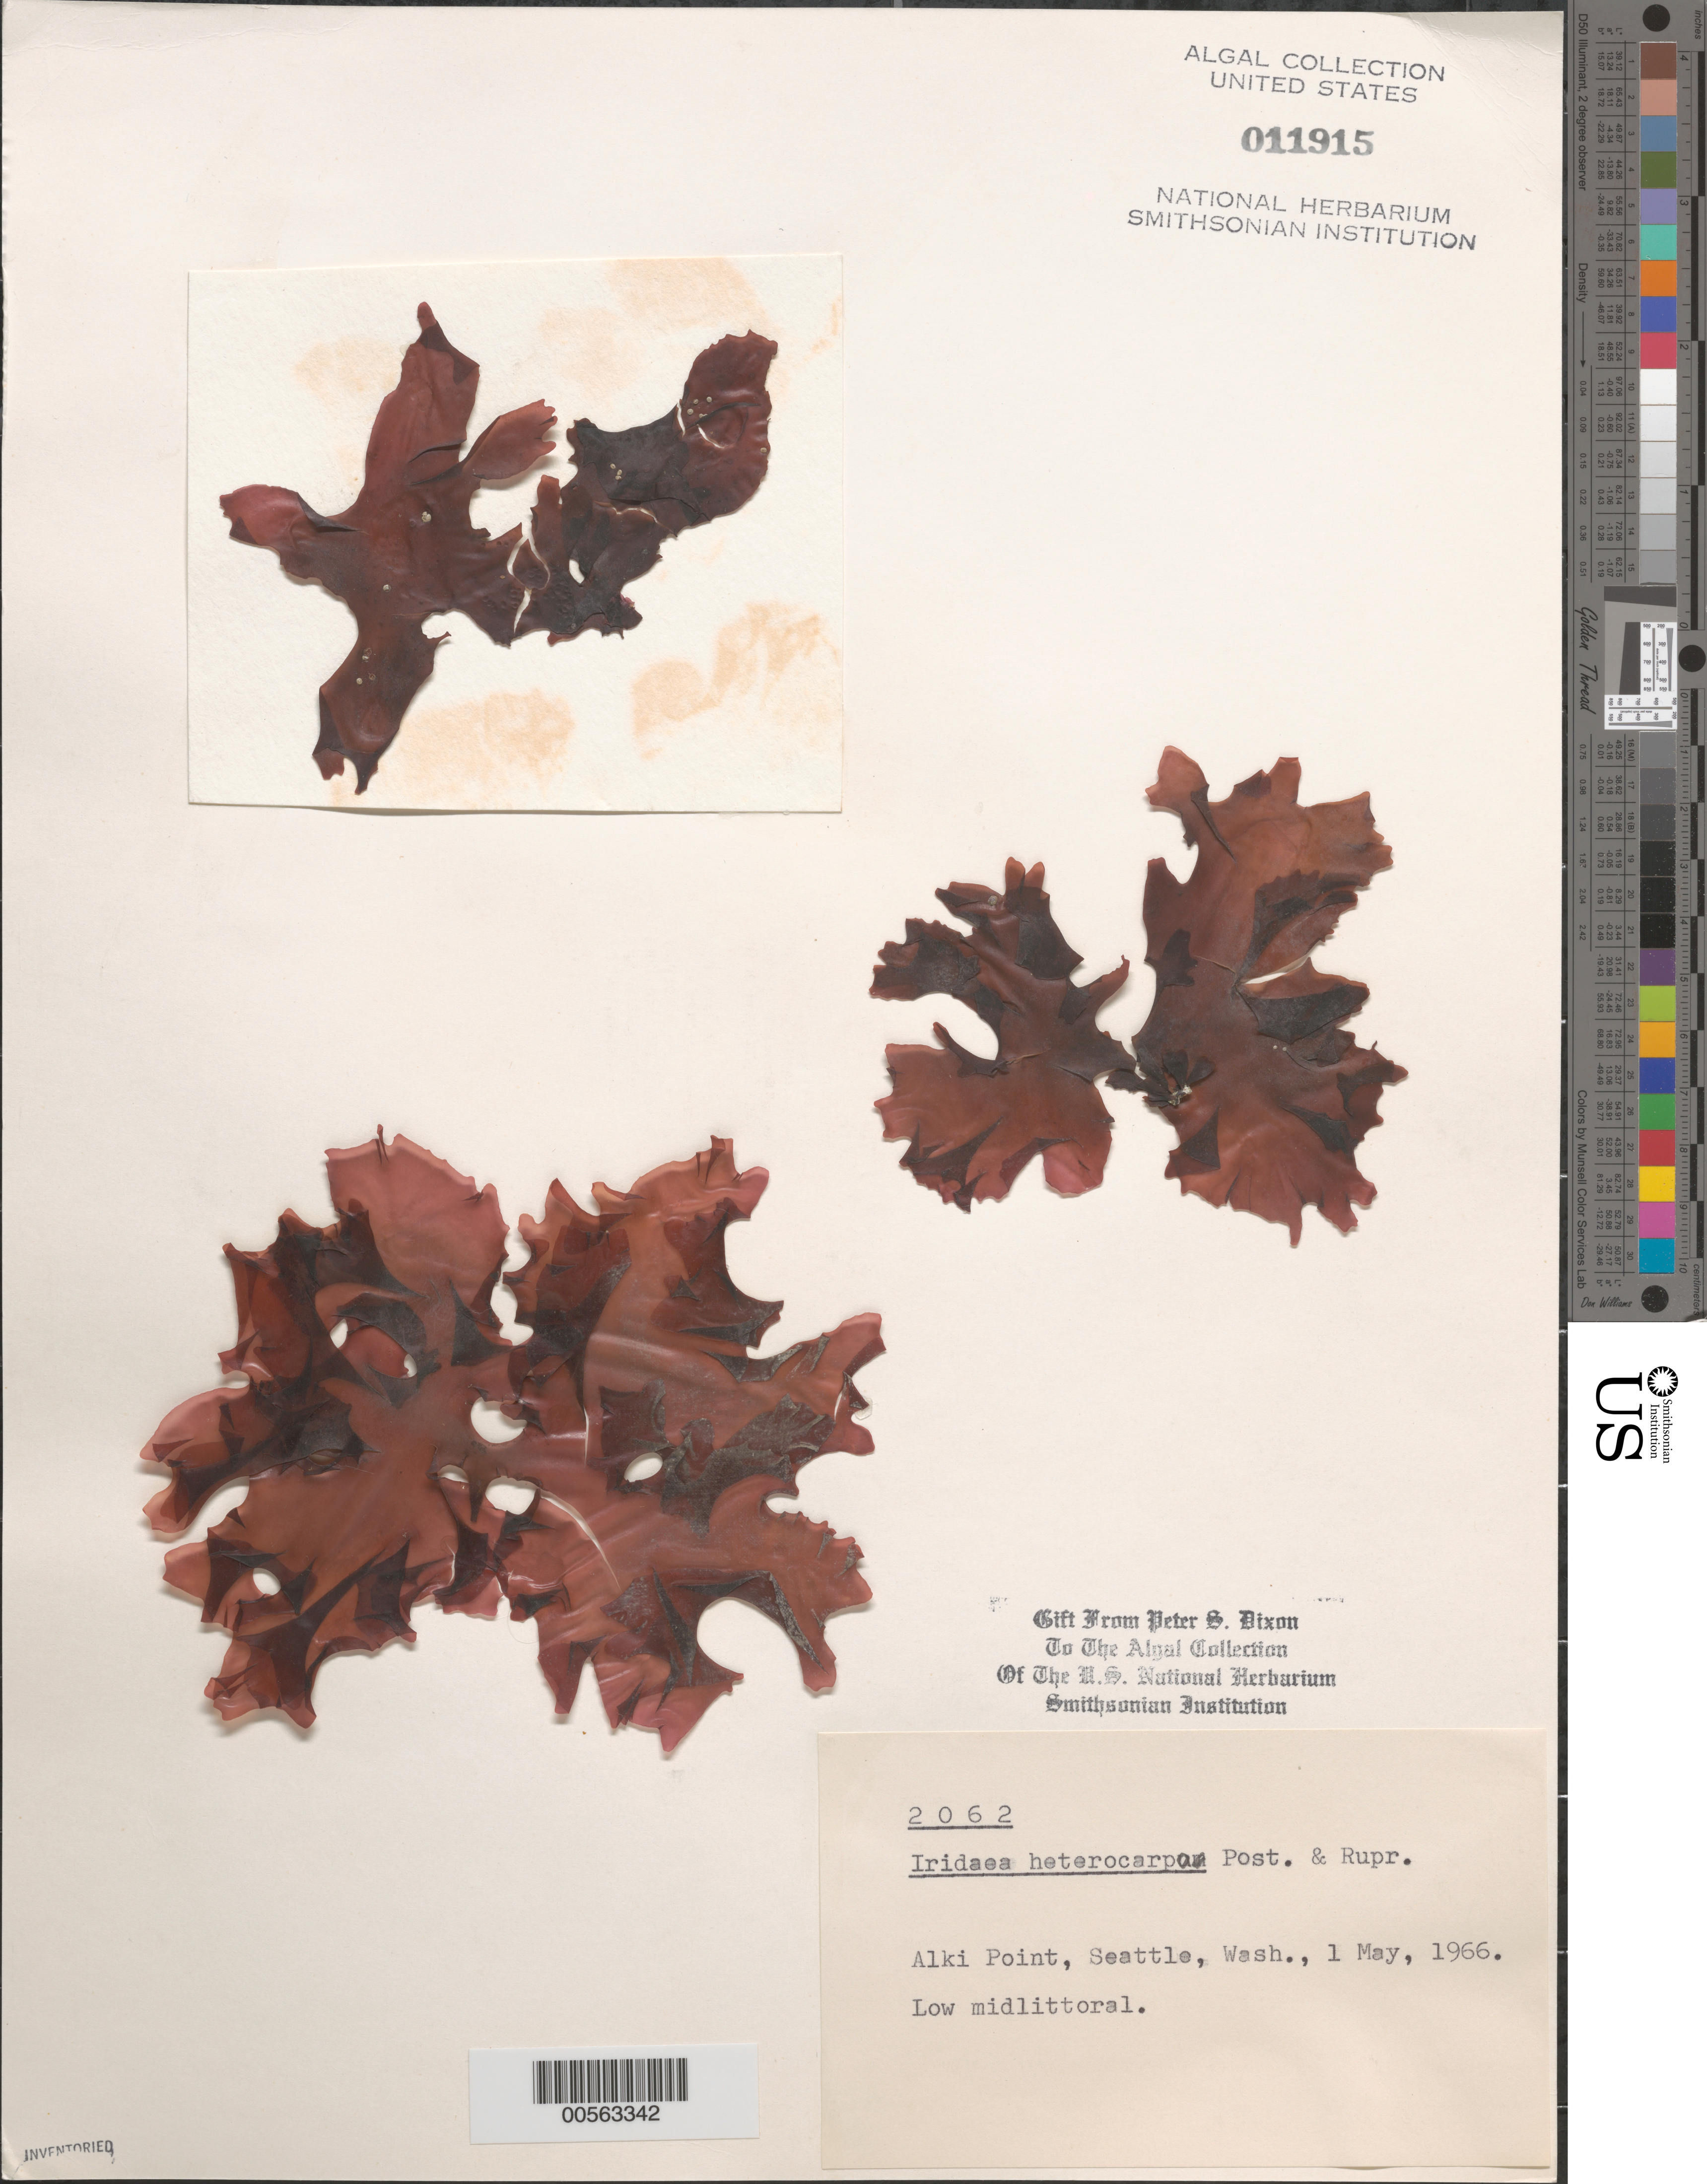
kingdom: Plantae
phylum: Rhodophyta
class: Florideophyceae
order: Gigartinales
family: Gigartinaceae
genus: Chondrus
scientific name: Chondrus crispus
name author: Stackh.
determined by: Algae name updating Project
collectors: P. S. Dixon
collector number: PSD 2062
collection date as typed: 01 May 1966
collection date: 1966-05-01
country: United States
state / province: Washington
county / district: King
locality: Alki Point, Seattle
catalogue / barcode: US 11915